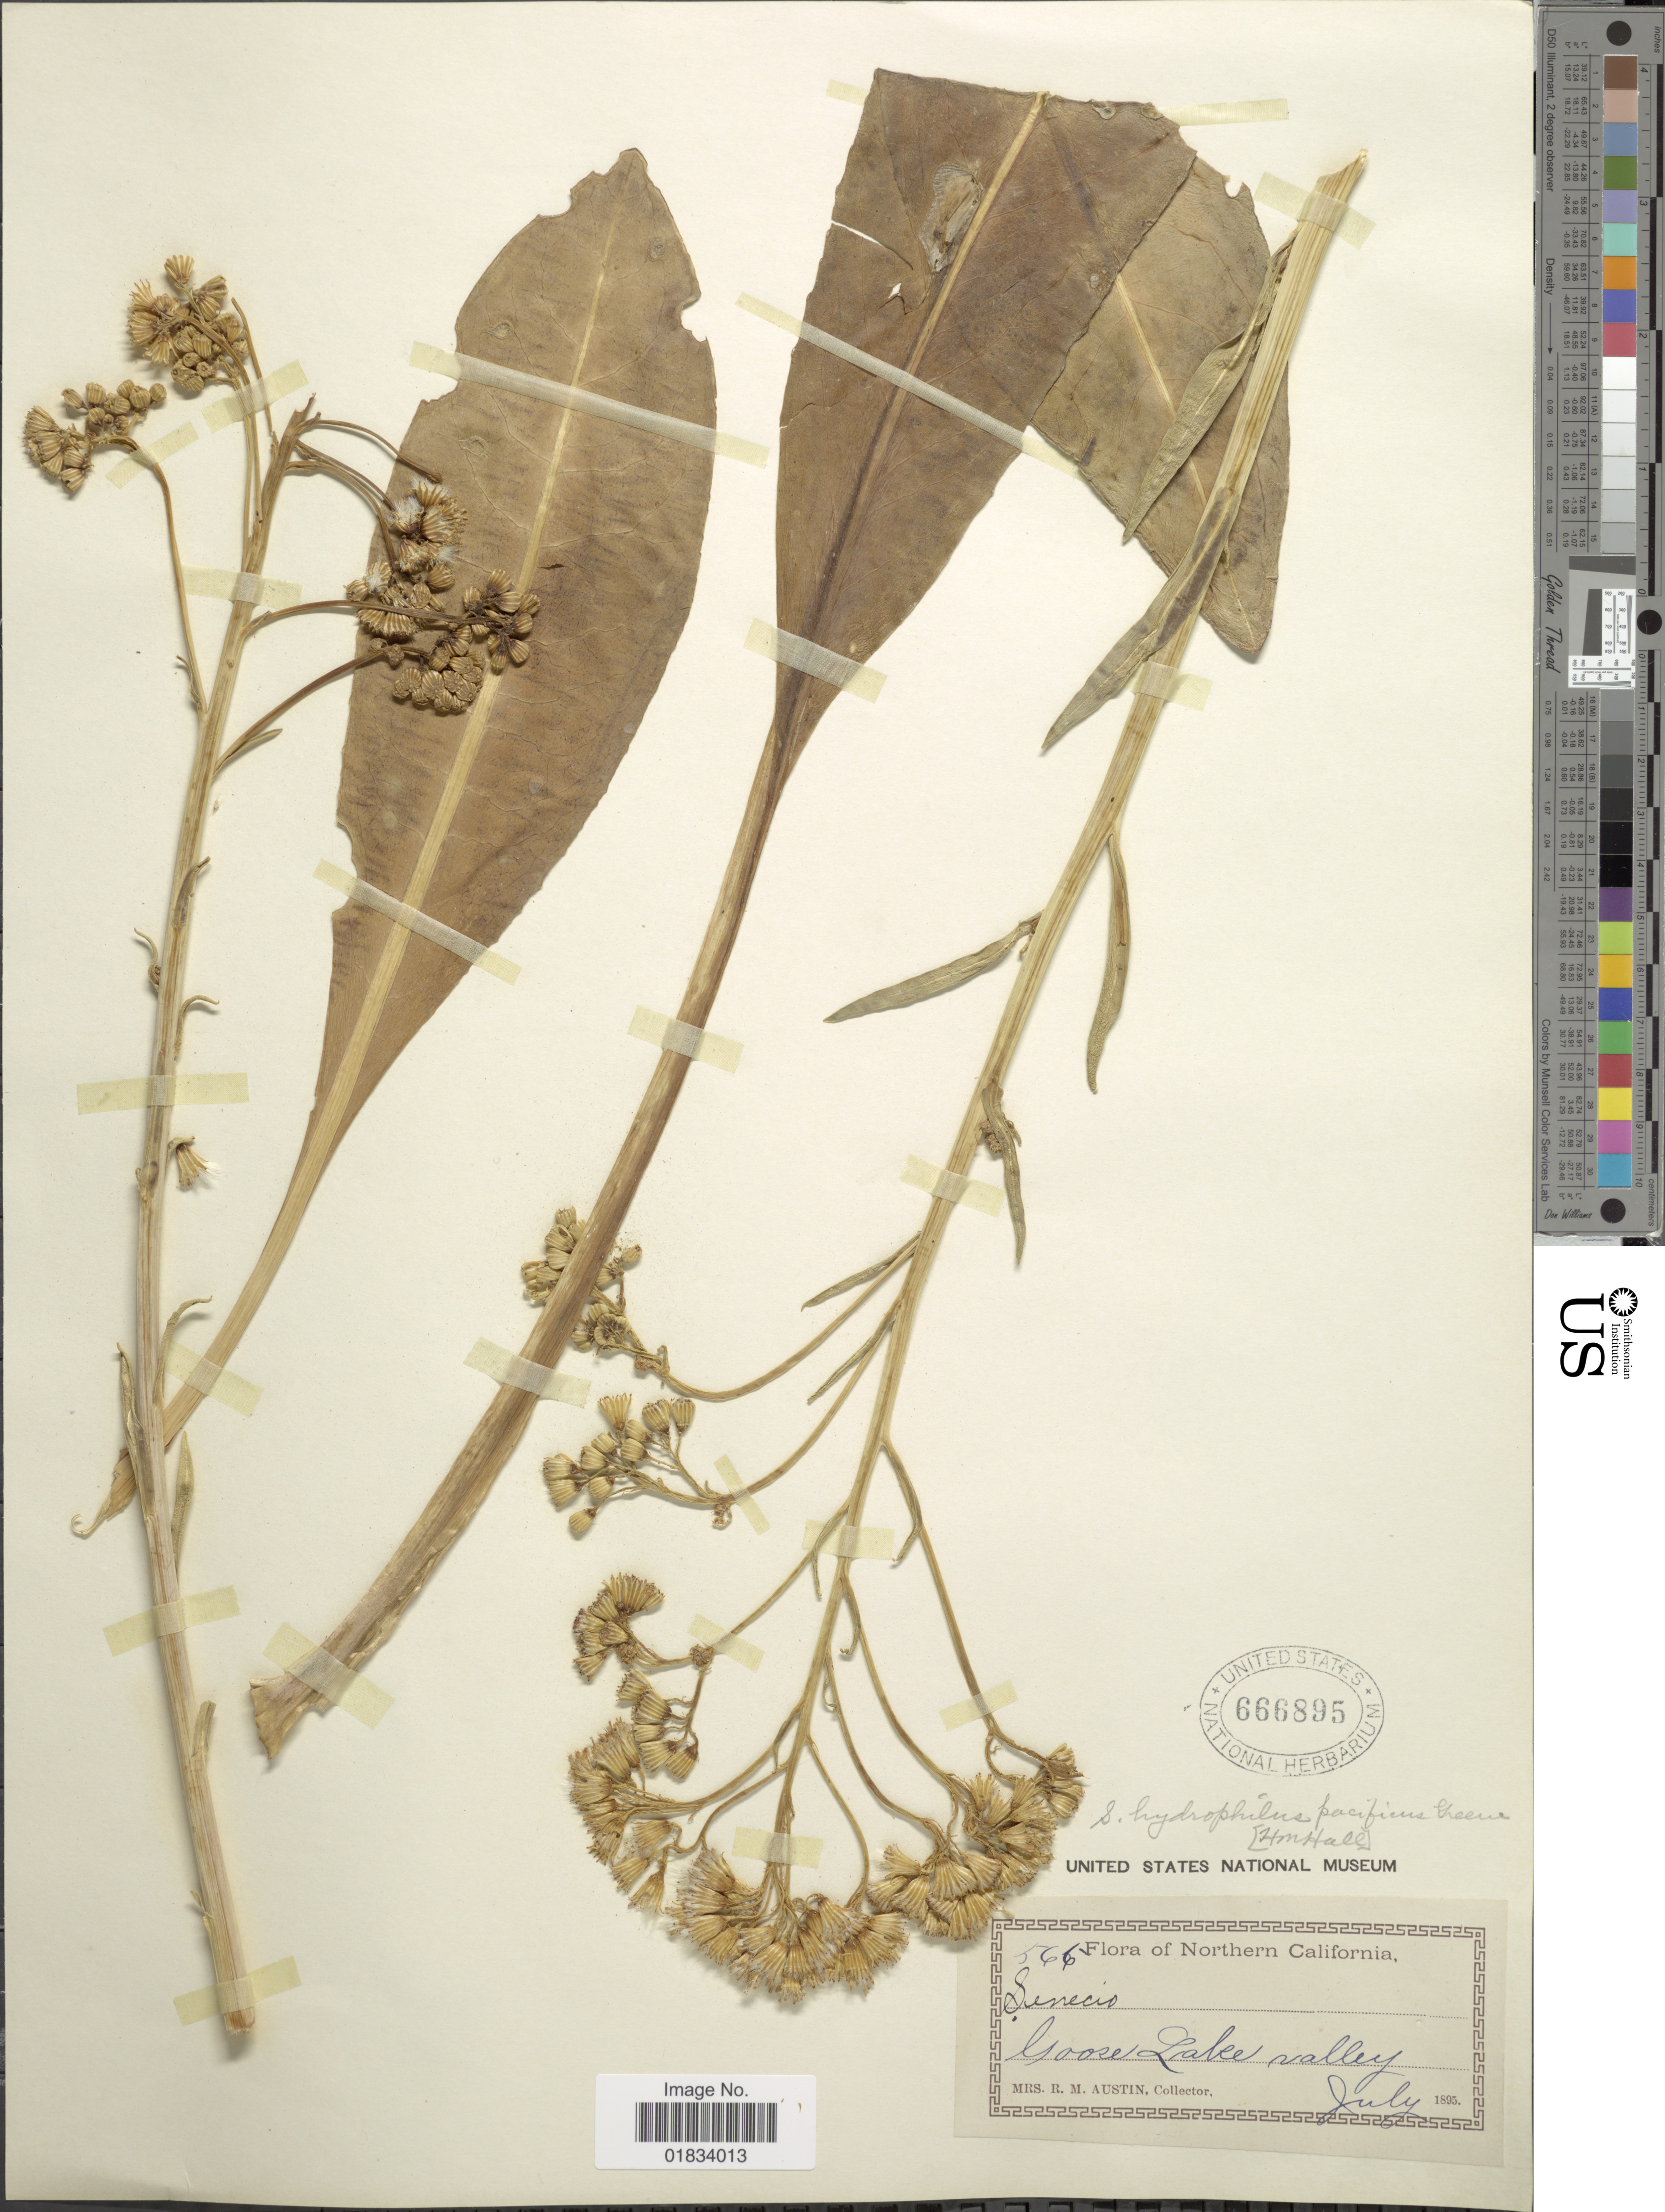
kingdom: Plantae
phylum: Tracheophyta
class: Magnoliopsida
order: Asterales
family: Asteraceae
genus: Senecio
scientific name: Senecio hydrophilus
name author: Nutt.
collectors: R. Austin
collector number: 566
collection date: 1895-07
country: United States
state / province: California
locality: Northern California, Goose Lake valley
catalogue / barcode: US 666895